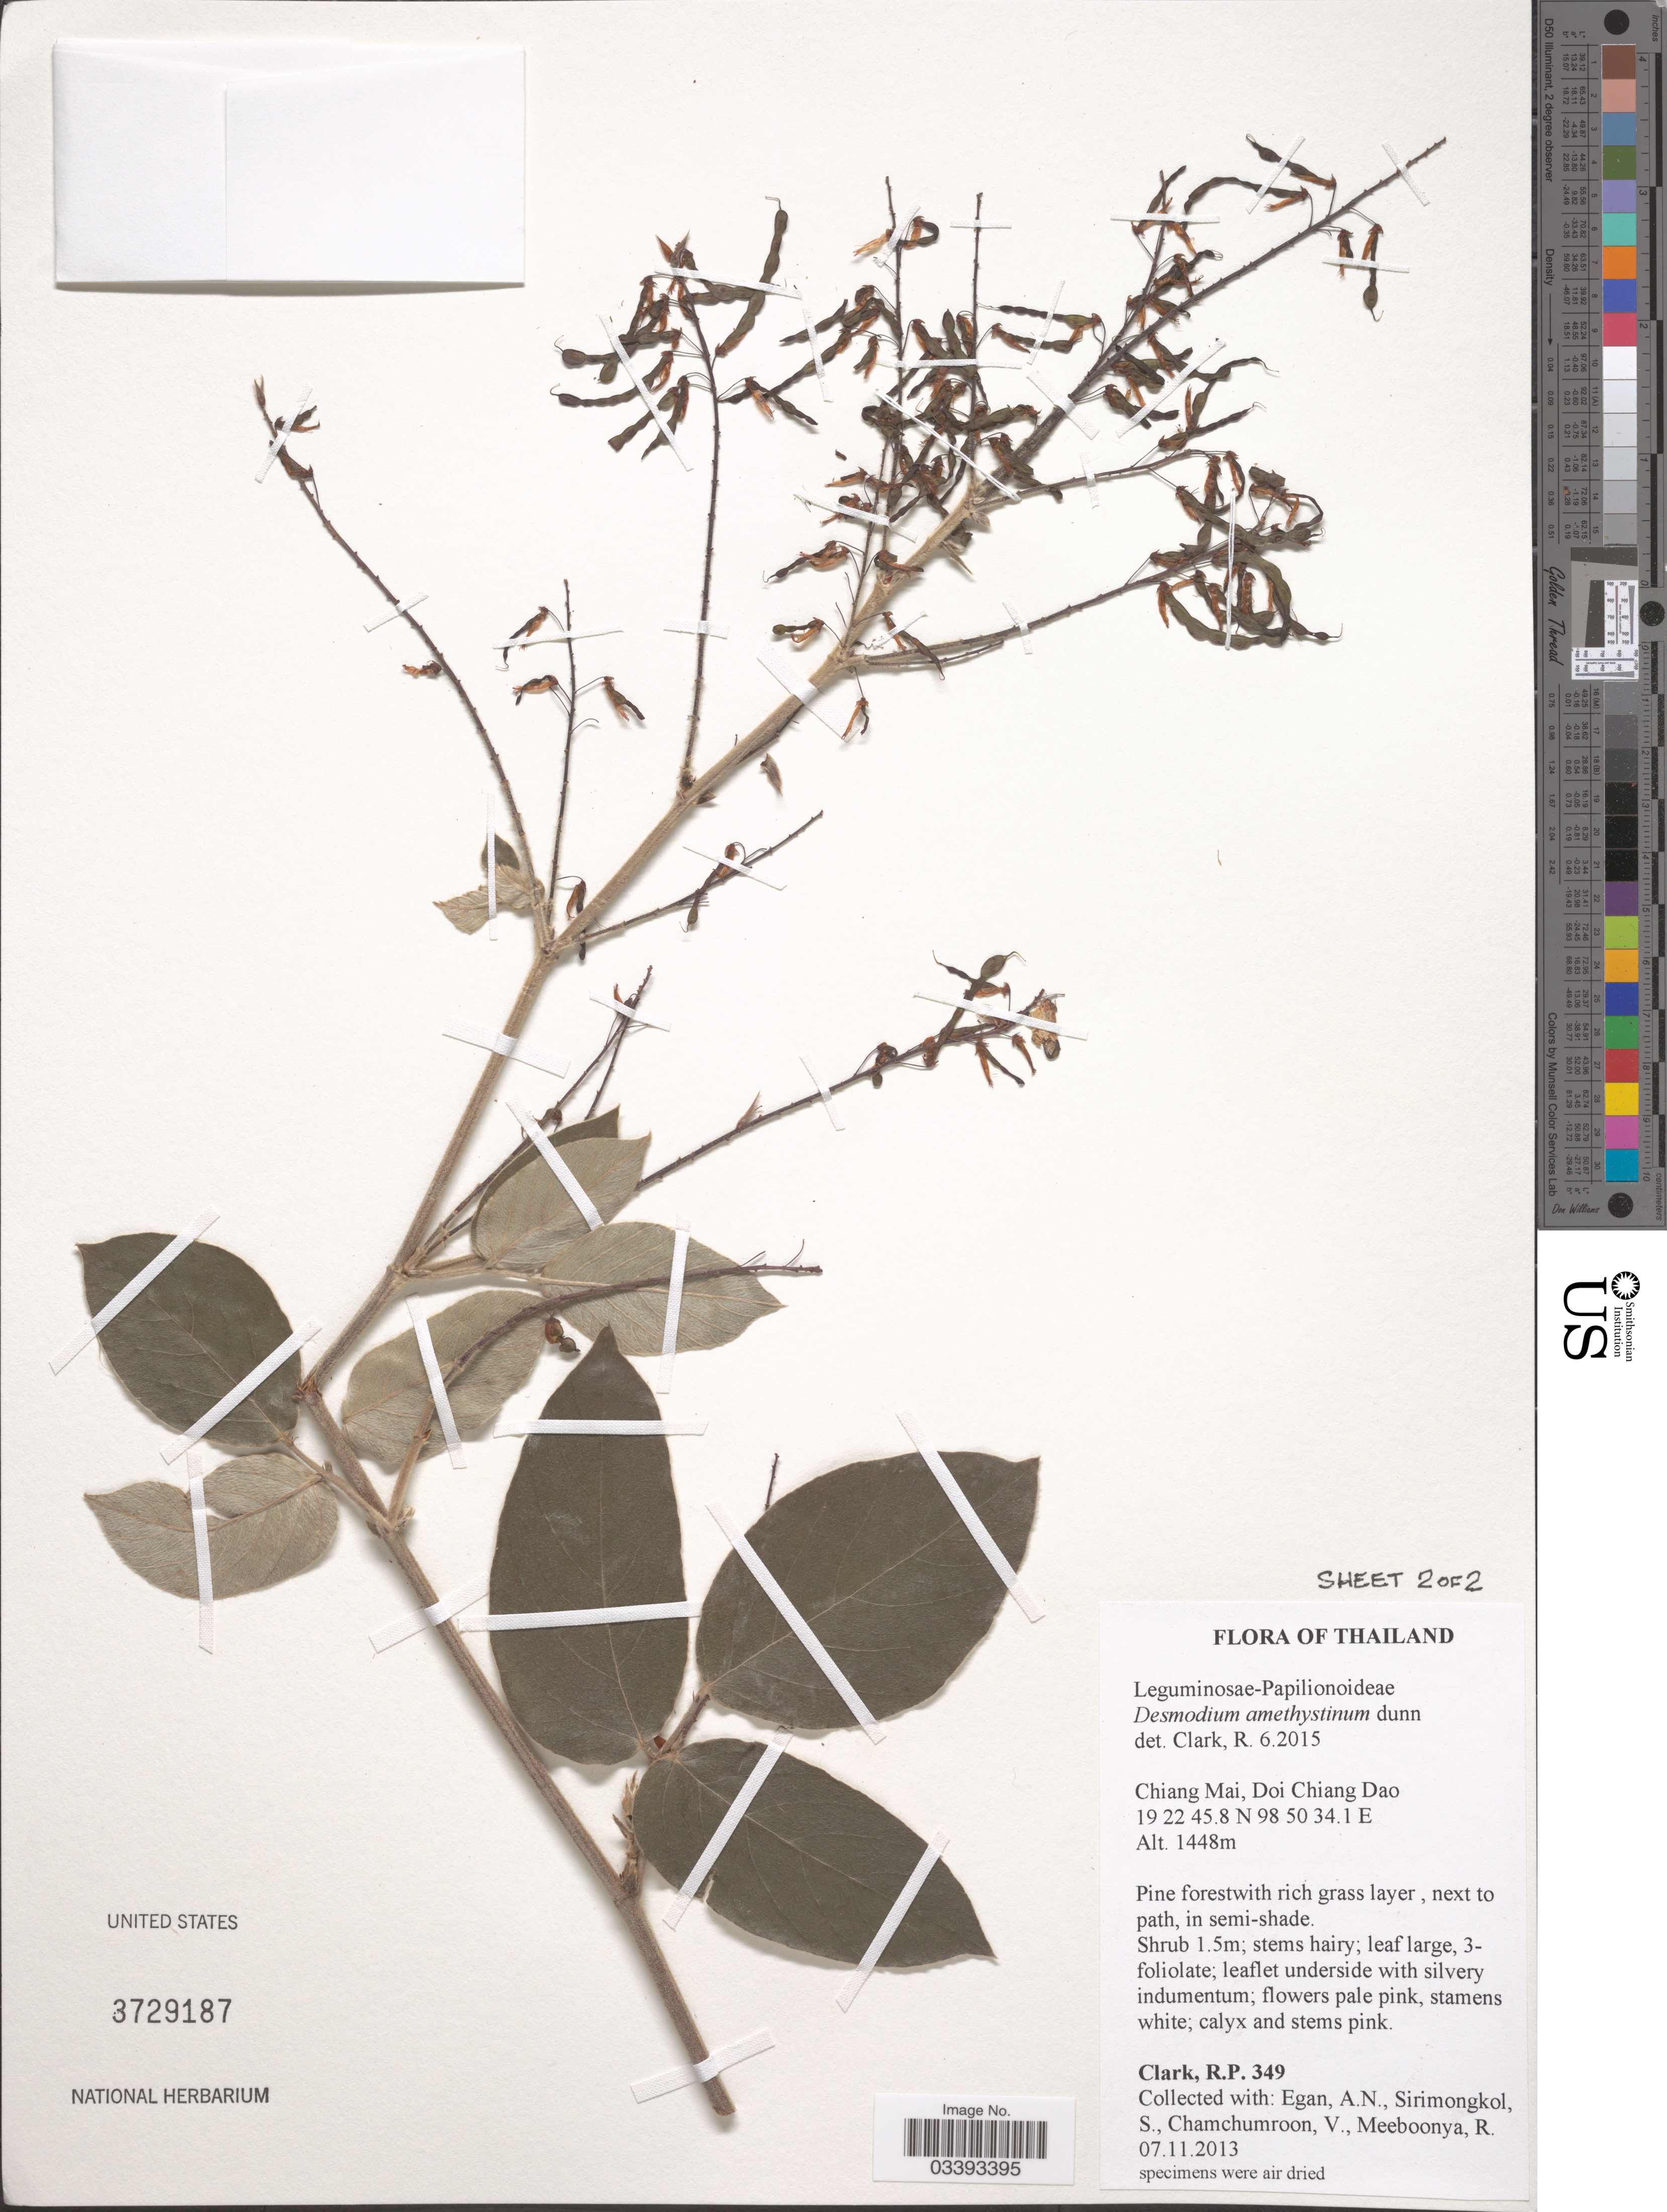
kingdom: Plantae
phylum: Tracheophyta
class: Magnoliopsida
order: Fabales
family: Fabaceae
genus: Ototropis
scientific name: Ototropis amethystina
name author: (Dunn) H. Ohashi & K. Ohashi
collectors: R. P. Clark, A. N. Egan, S. Sirimongkol, V. Chamchumroon & R. Meeboonya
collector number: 349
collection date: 2013-11-07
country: Thailand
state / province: Chiang Mai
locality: Doi Chiang Dao.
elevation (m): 1448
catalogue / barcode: US 3729187